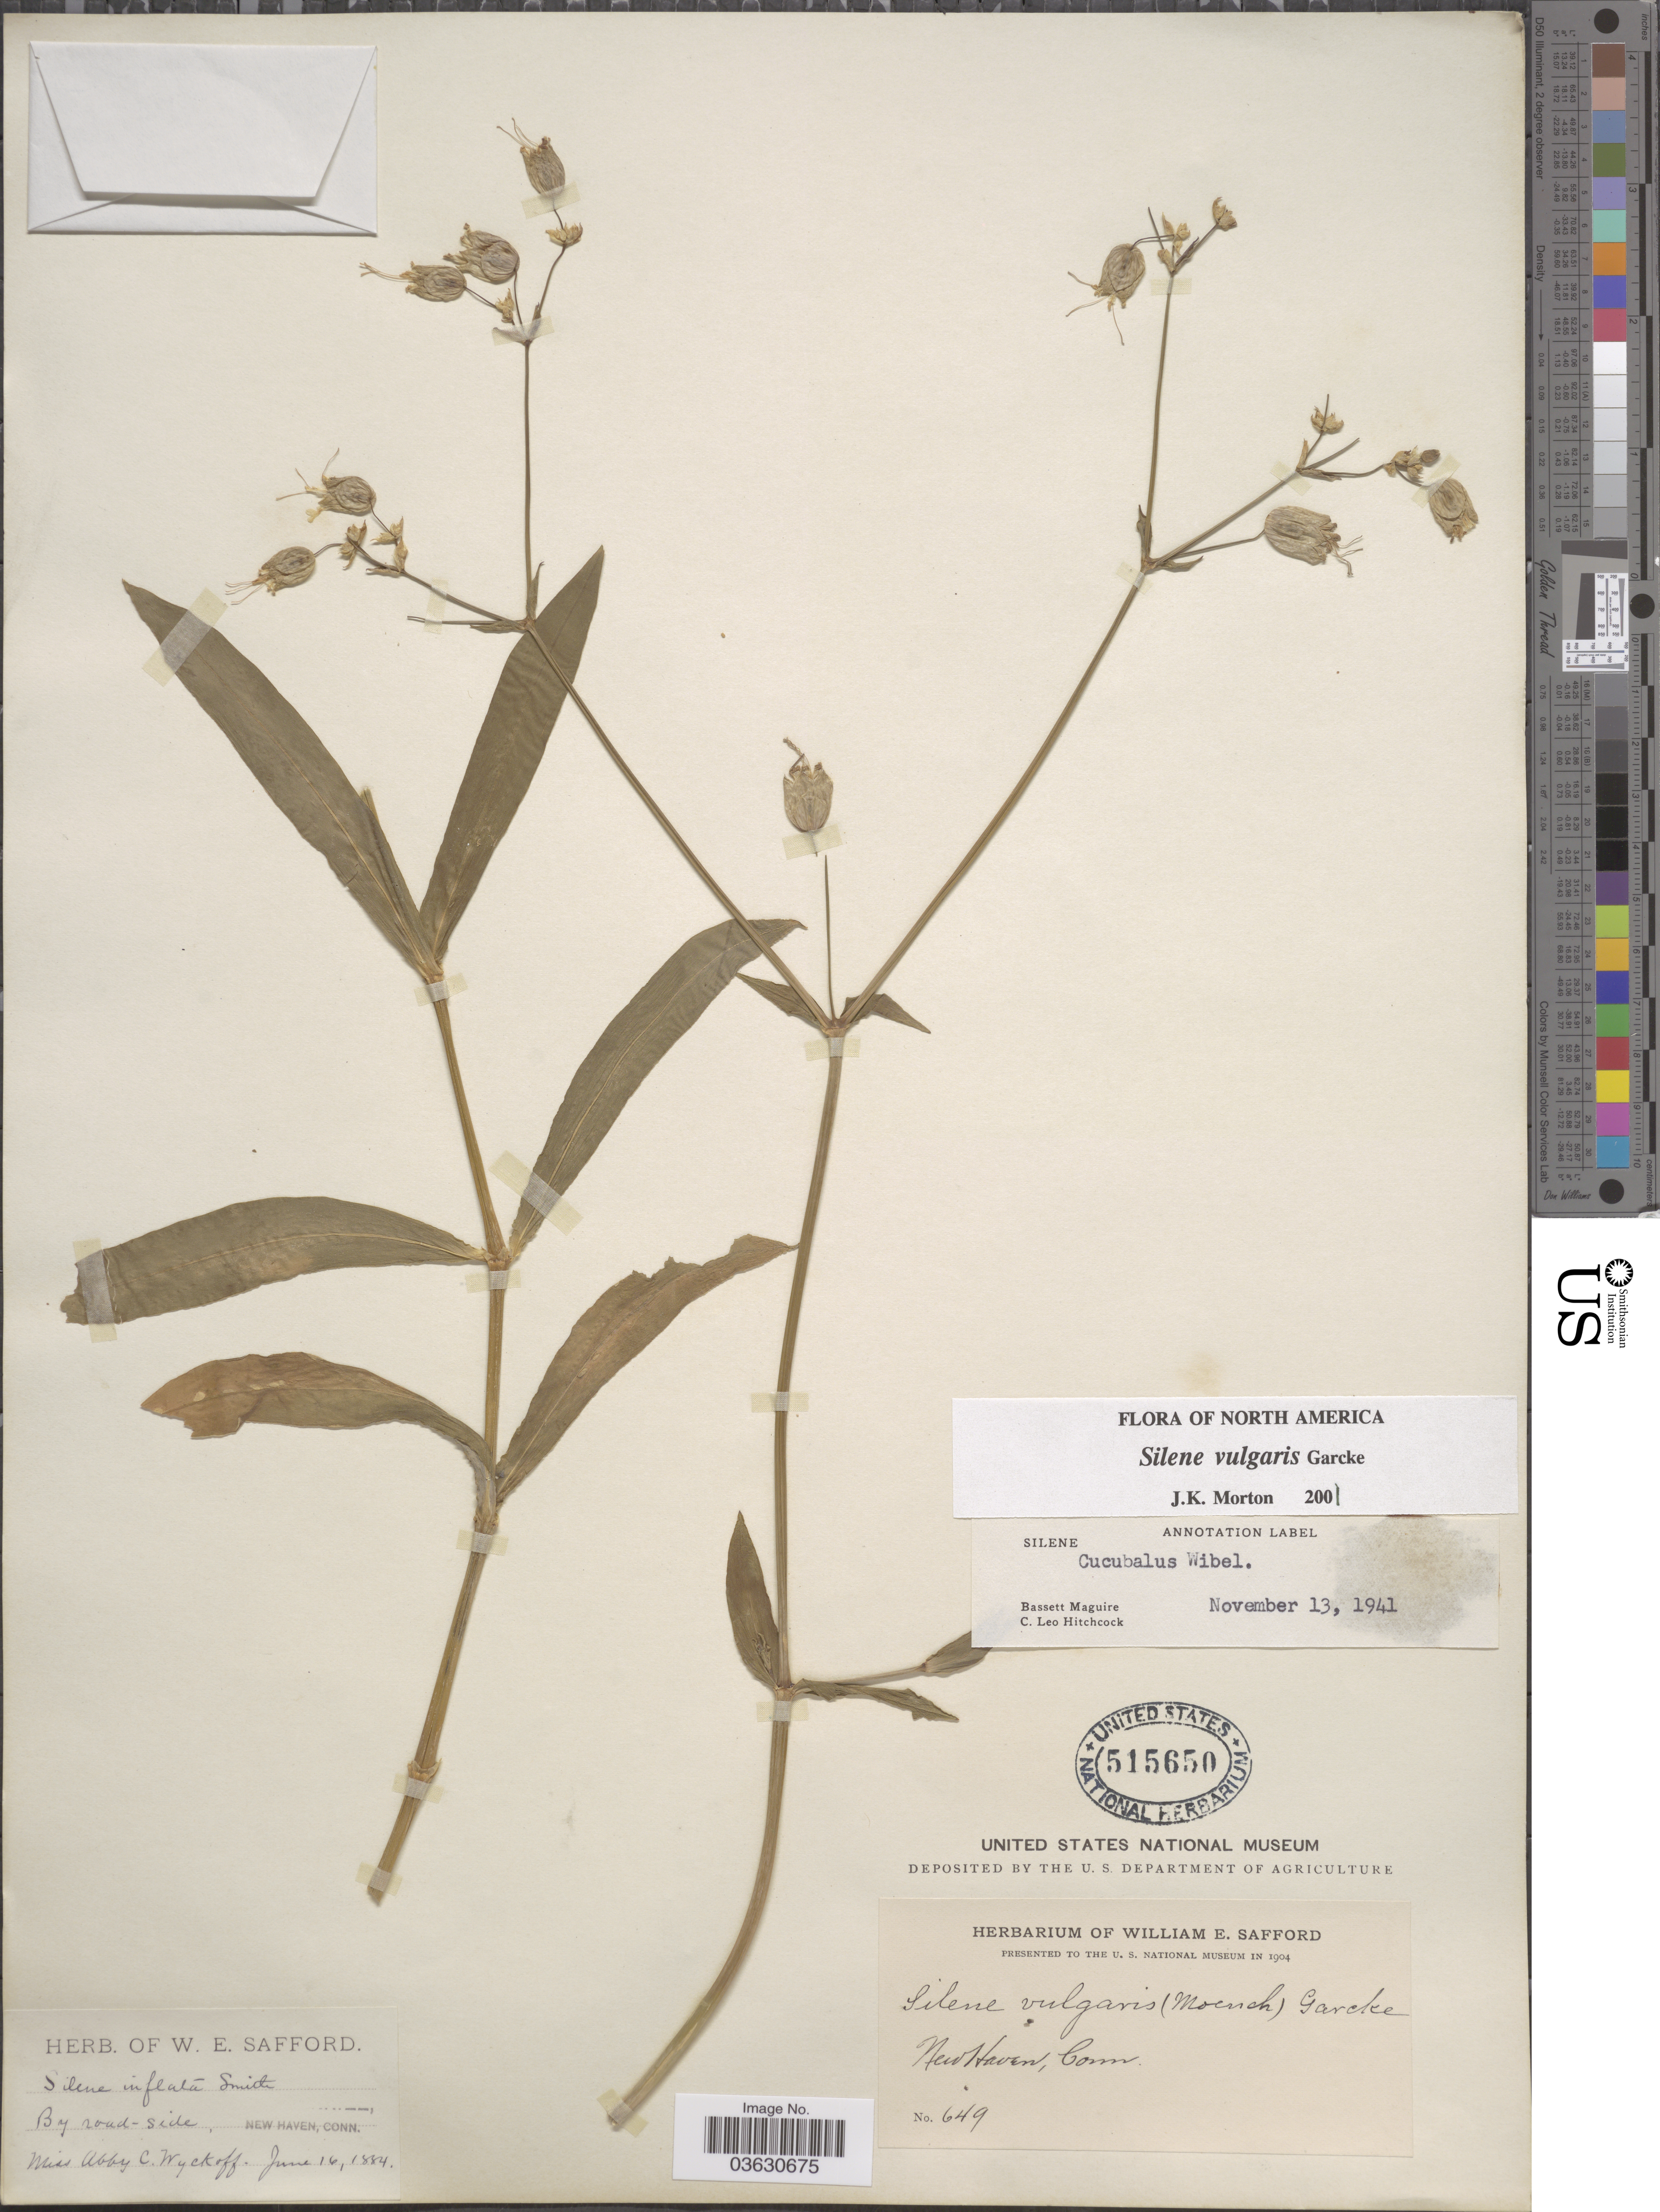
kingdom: Plantae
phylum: Tracheophyta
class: Magnoliopsida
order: Caryophyllales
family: Caryophyllaceae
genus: Silene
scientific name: Silene cucubalus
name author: L.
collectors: A. Wyckoff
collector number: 649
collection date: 1884-06-16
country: United States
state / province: Connecticut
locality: By road-side, New Haven.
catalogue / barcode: US 515650